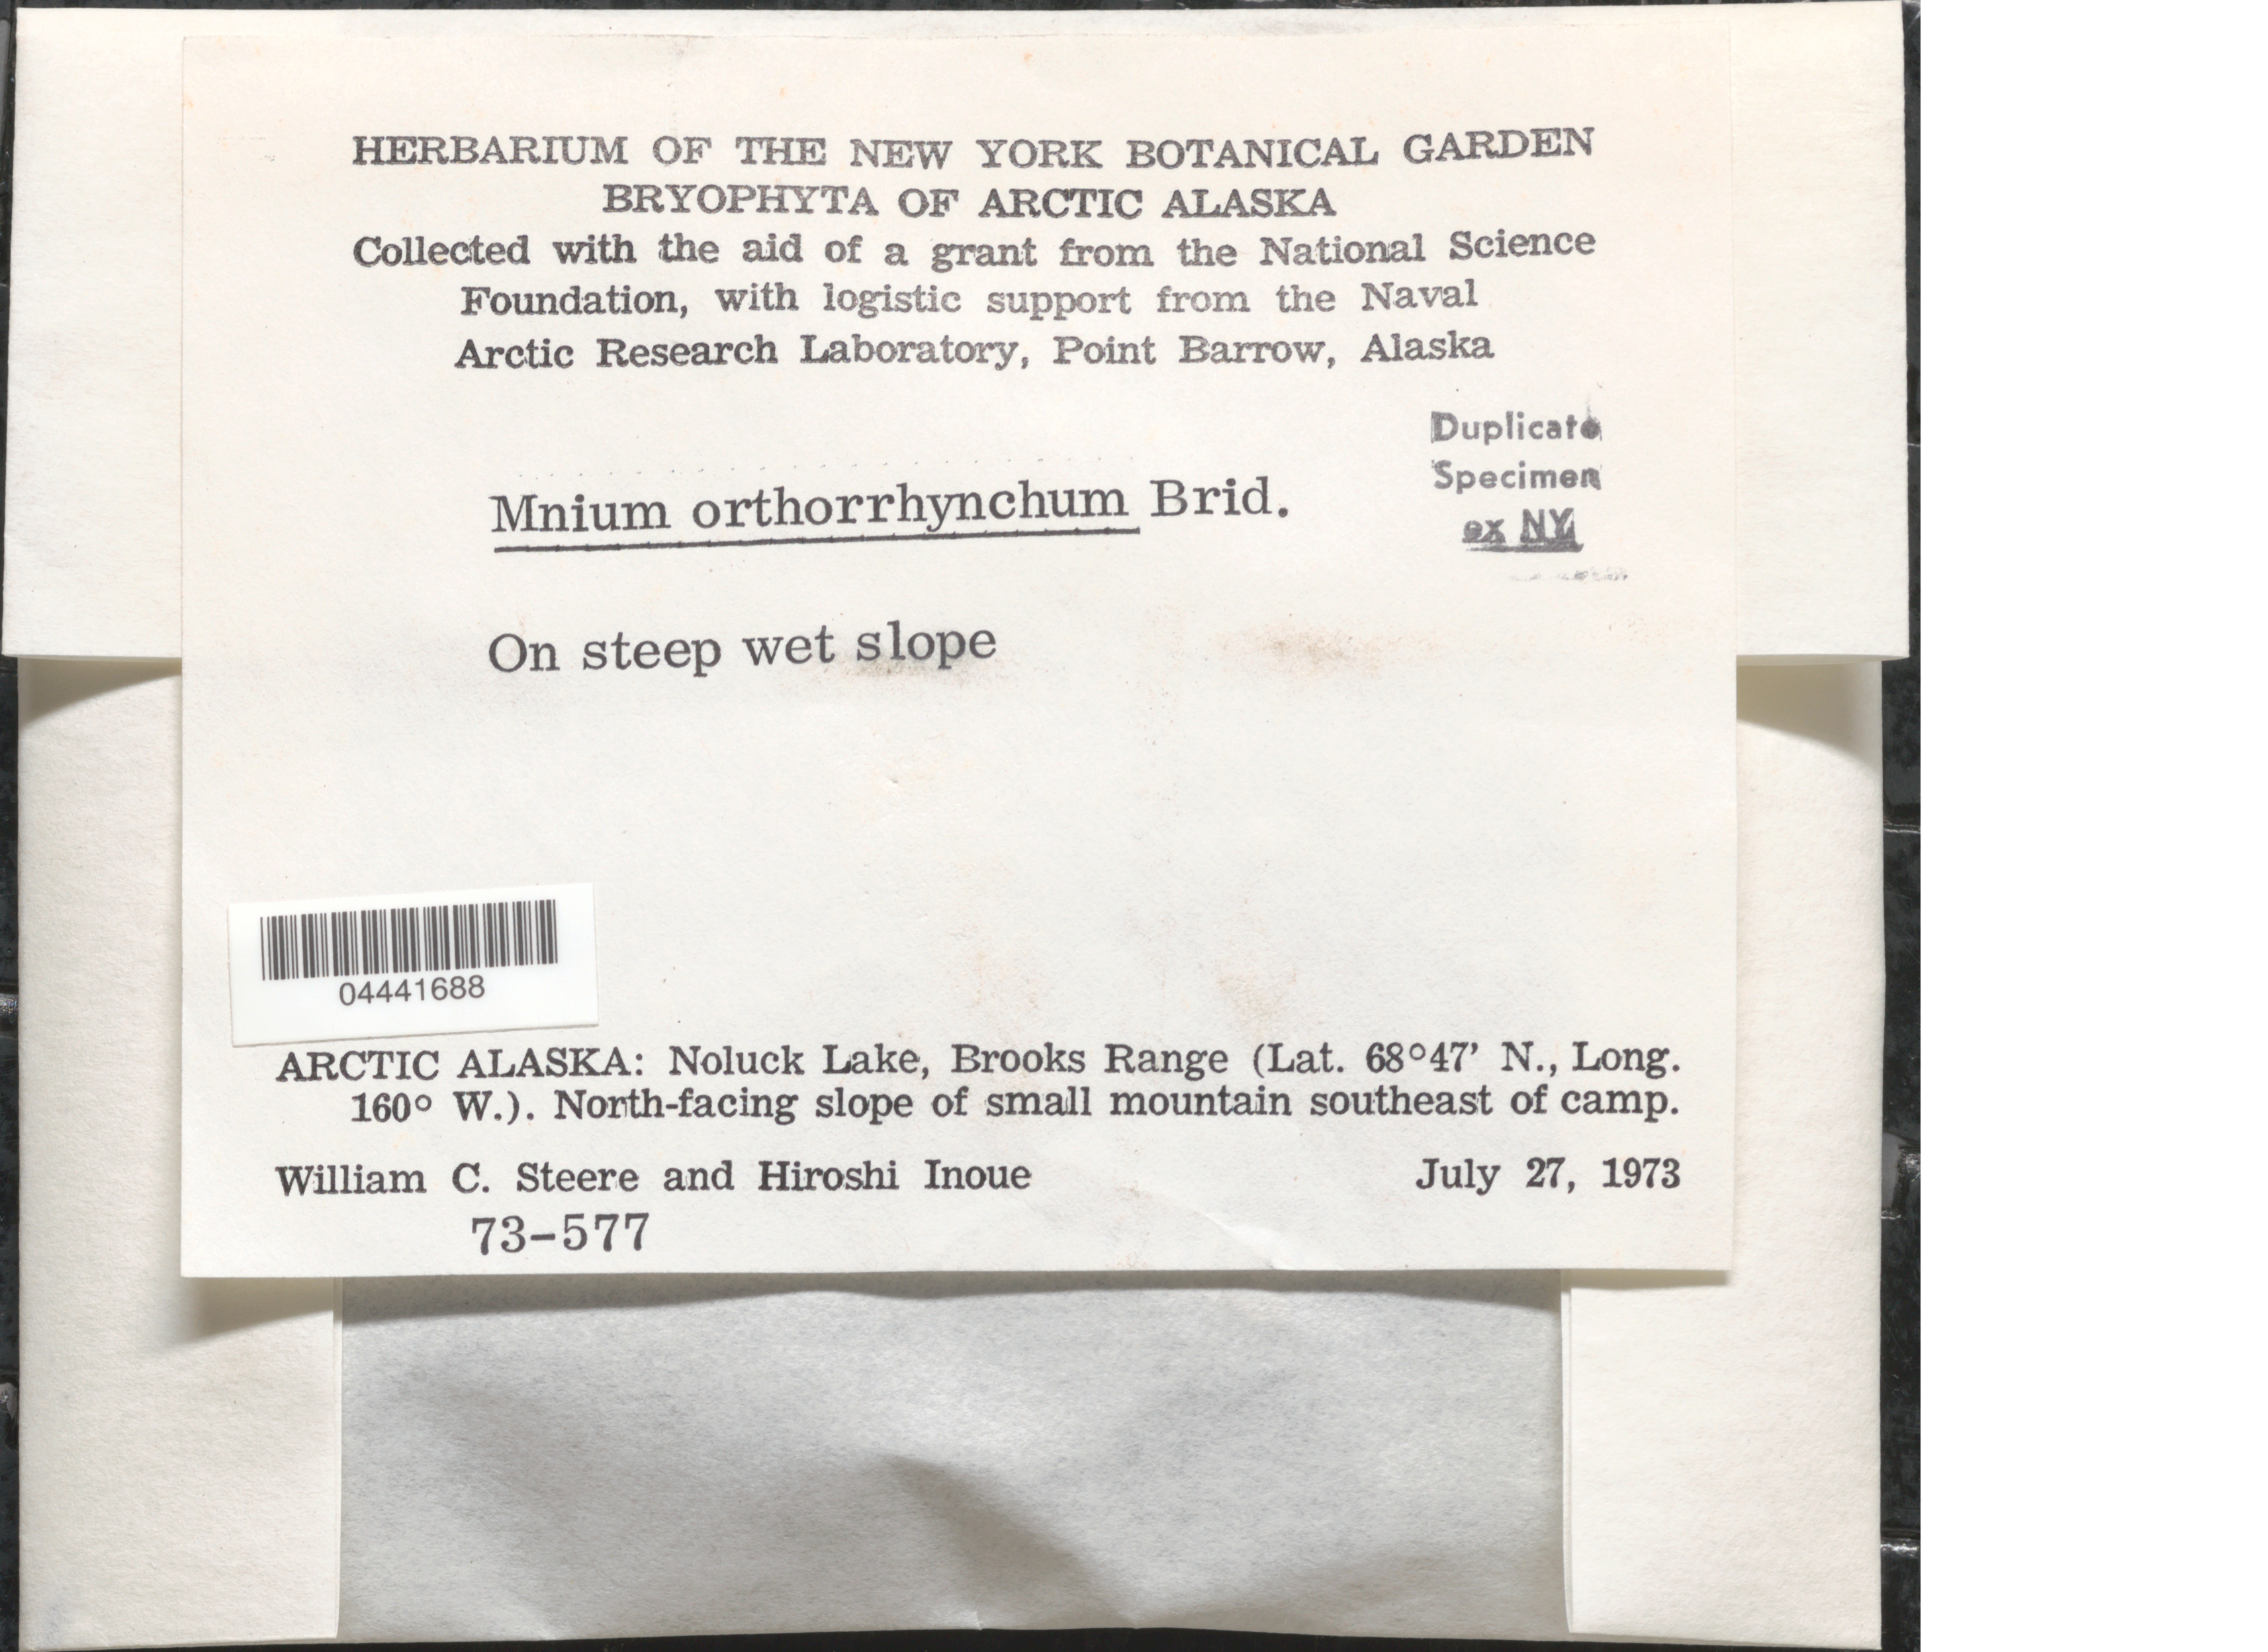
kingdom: Plantae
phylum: Bryophyta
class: Bryopsida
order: Bryales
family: Mniaceae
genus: Mnium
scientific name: Mnium orthorrhynchum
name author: Brid.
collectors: W. C. Steere & H. Inoue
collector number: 73-577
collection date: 1973-07-27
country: United States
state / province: Alaska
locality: Arctic Alaska: Noluck Lake, Brooks Range. North-facing slope of small mountain southeast of camp.